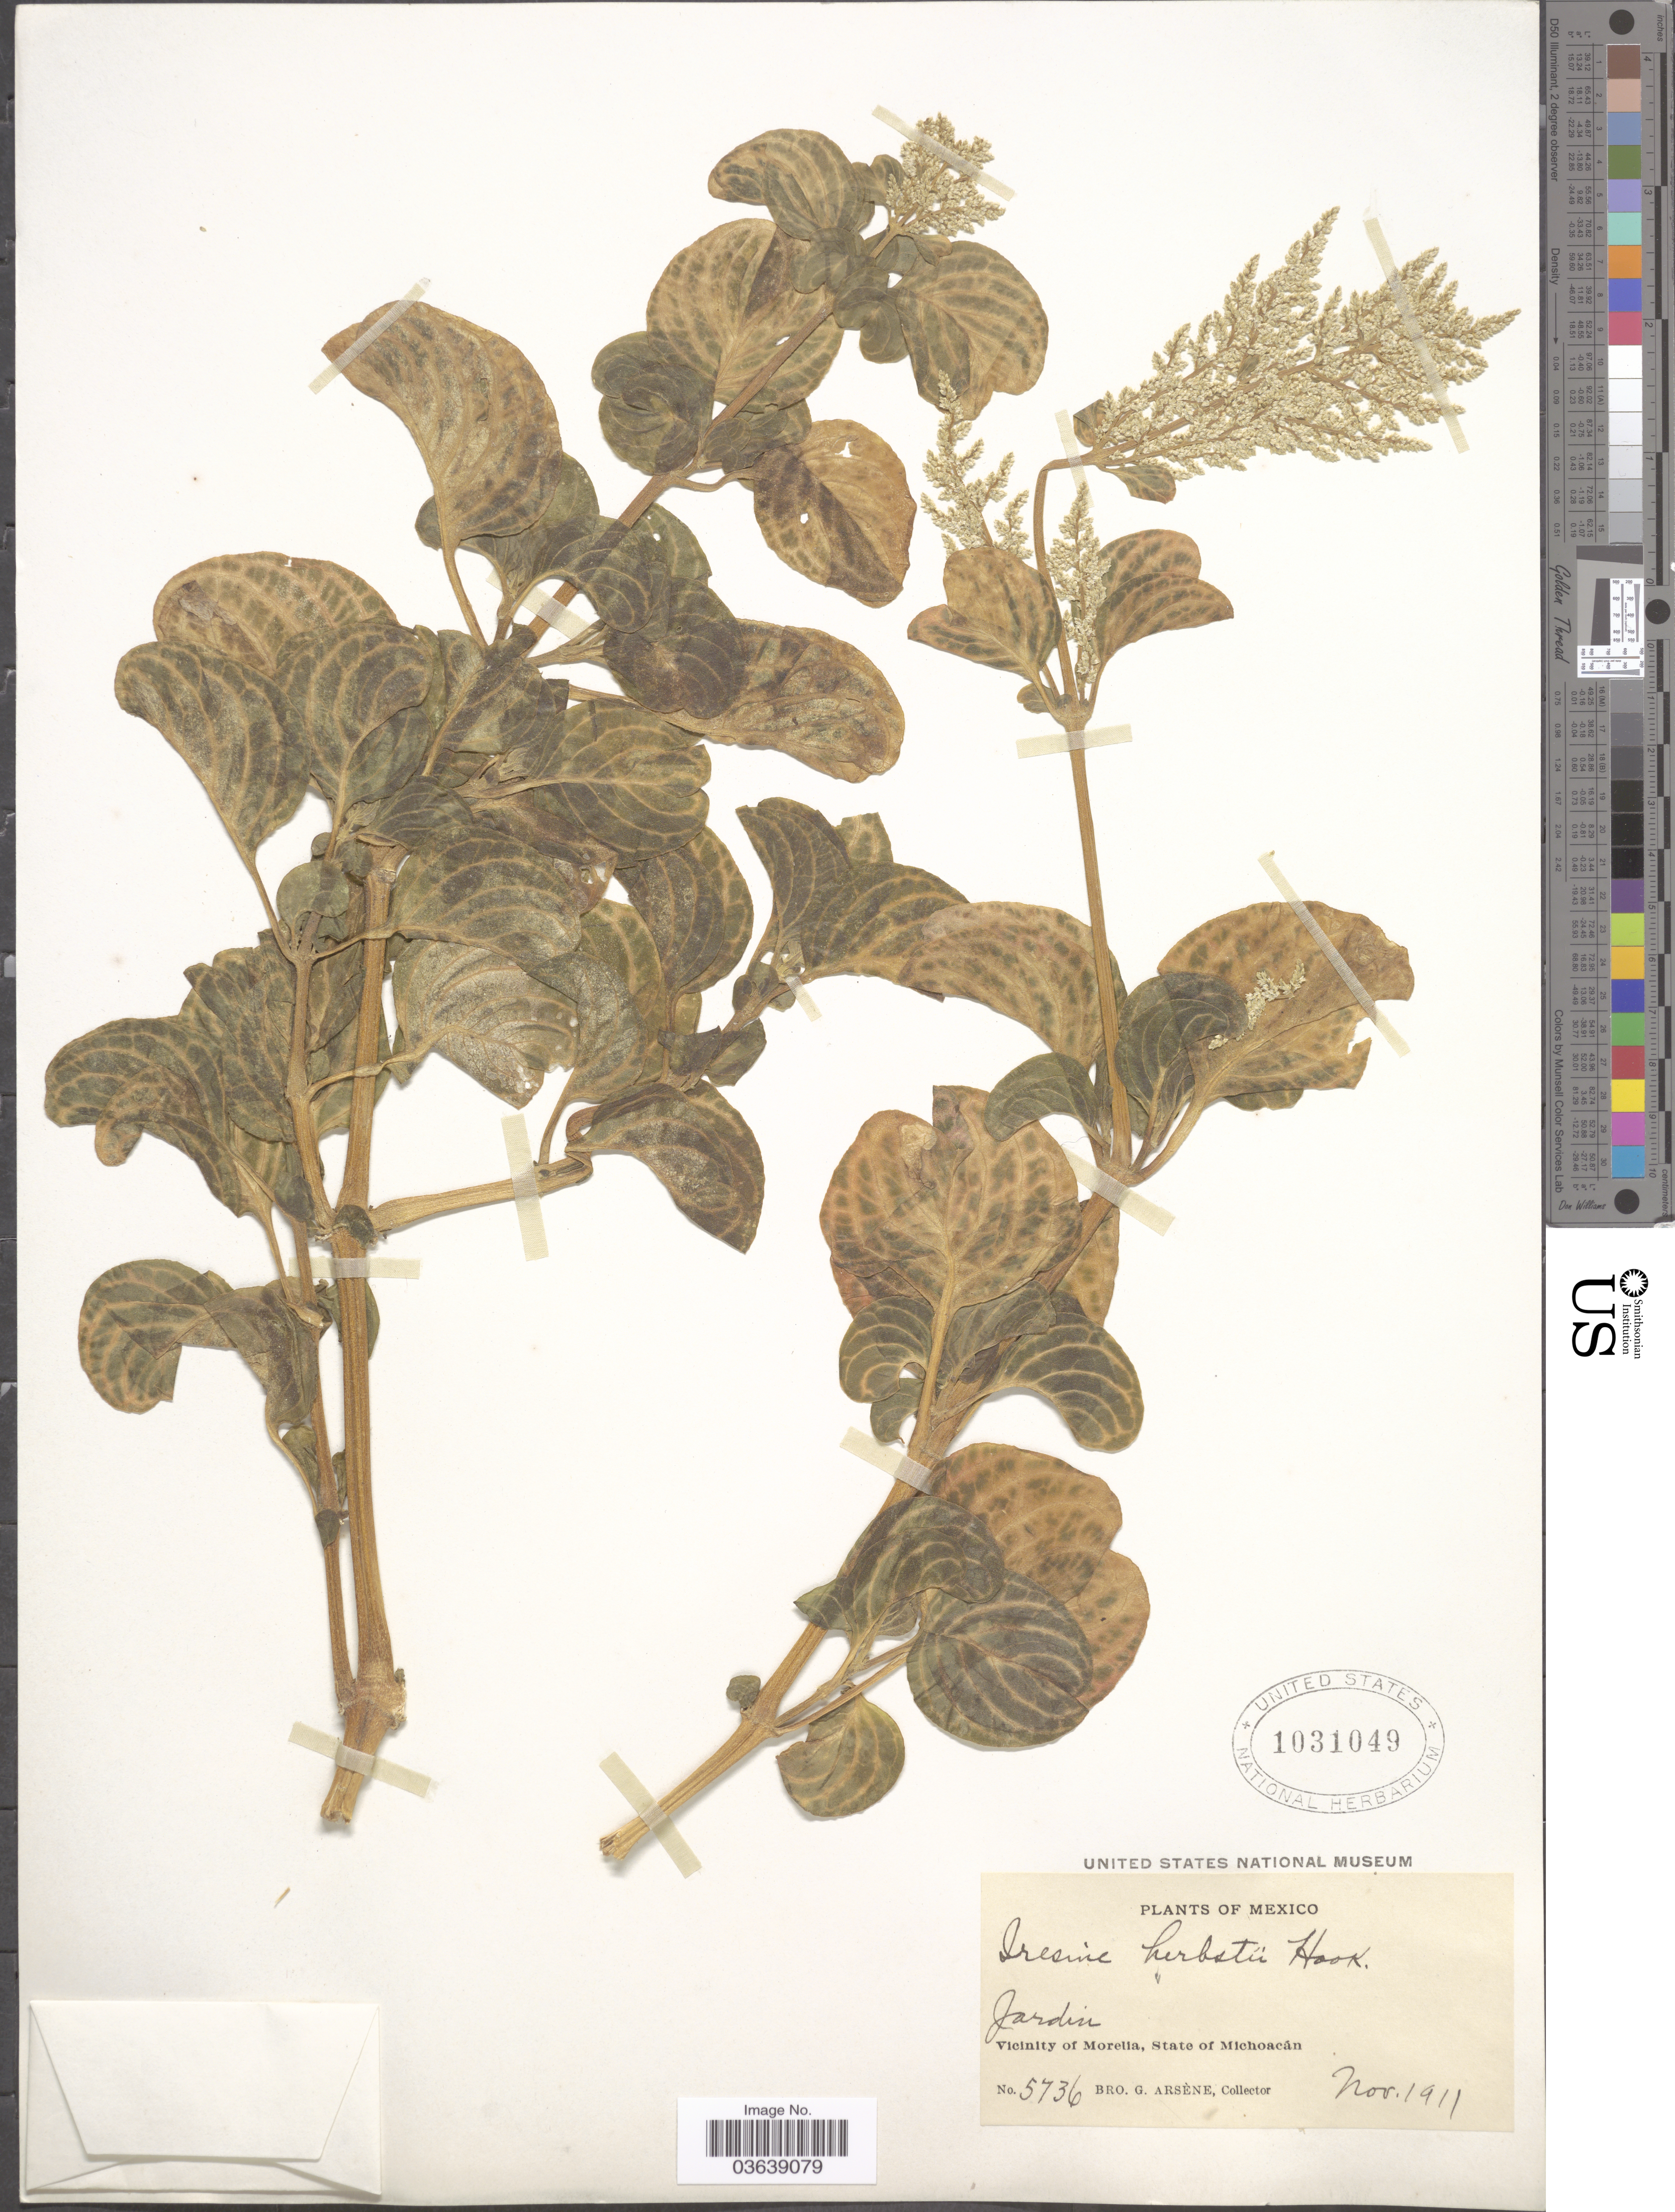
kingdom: Plantae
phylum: Tracheophyta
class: Magnoliopsida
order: Caryophyllales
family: Amaranthaceae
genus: Iresine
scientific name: Iresine herbstii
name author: Hook.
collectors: Bro. G. Arsène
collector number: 5736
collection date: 1911-11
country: Mexico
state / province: Michoacán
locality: Vicinity of Morelia.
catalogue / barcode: US 1031049